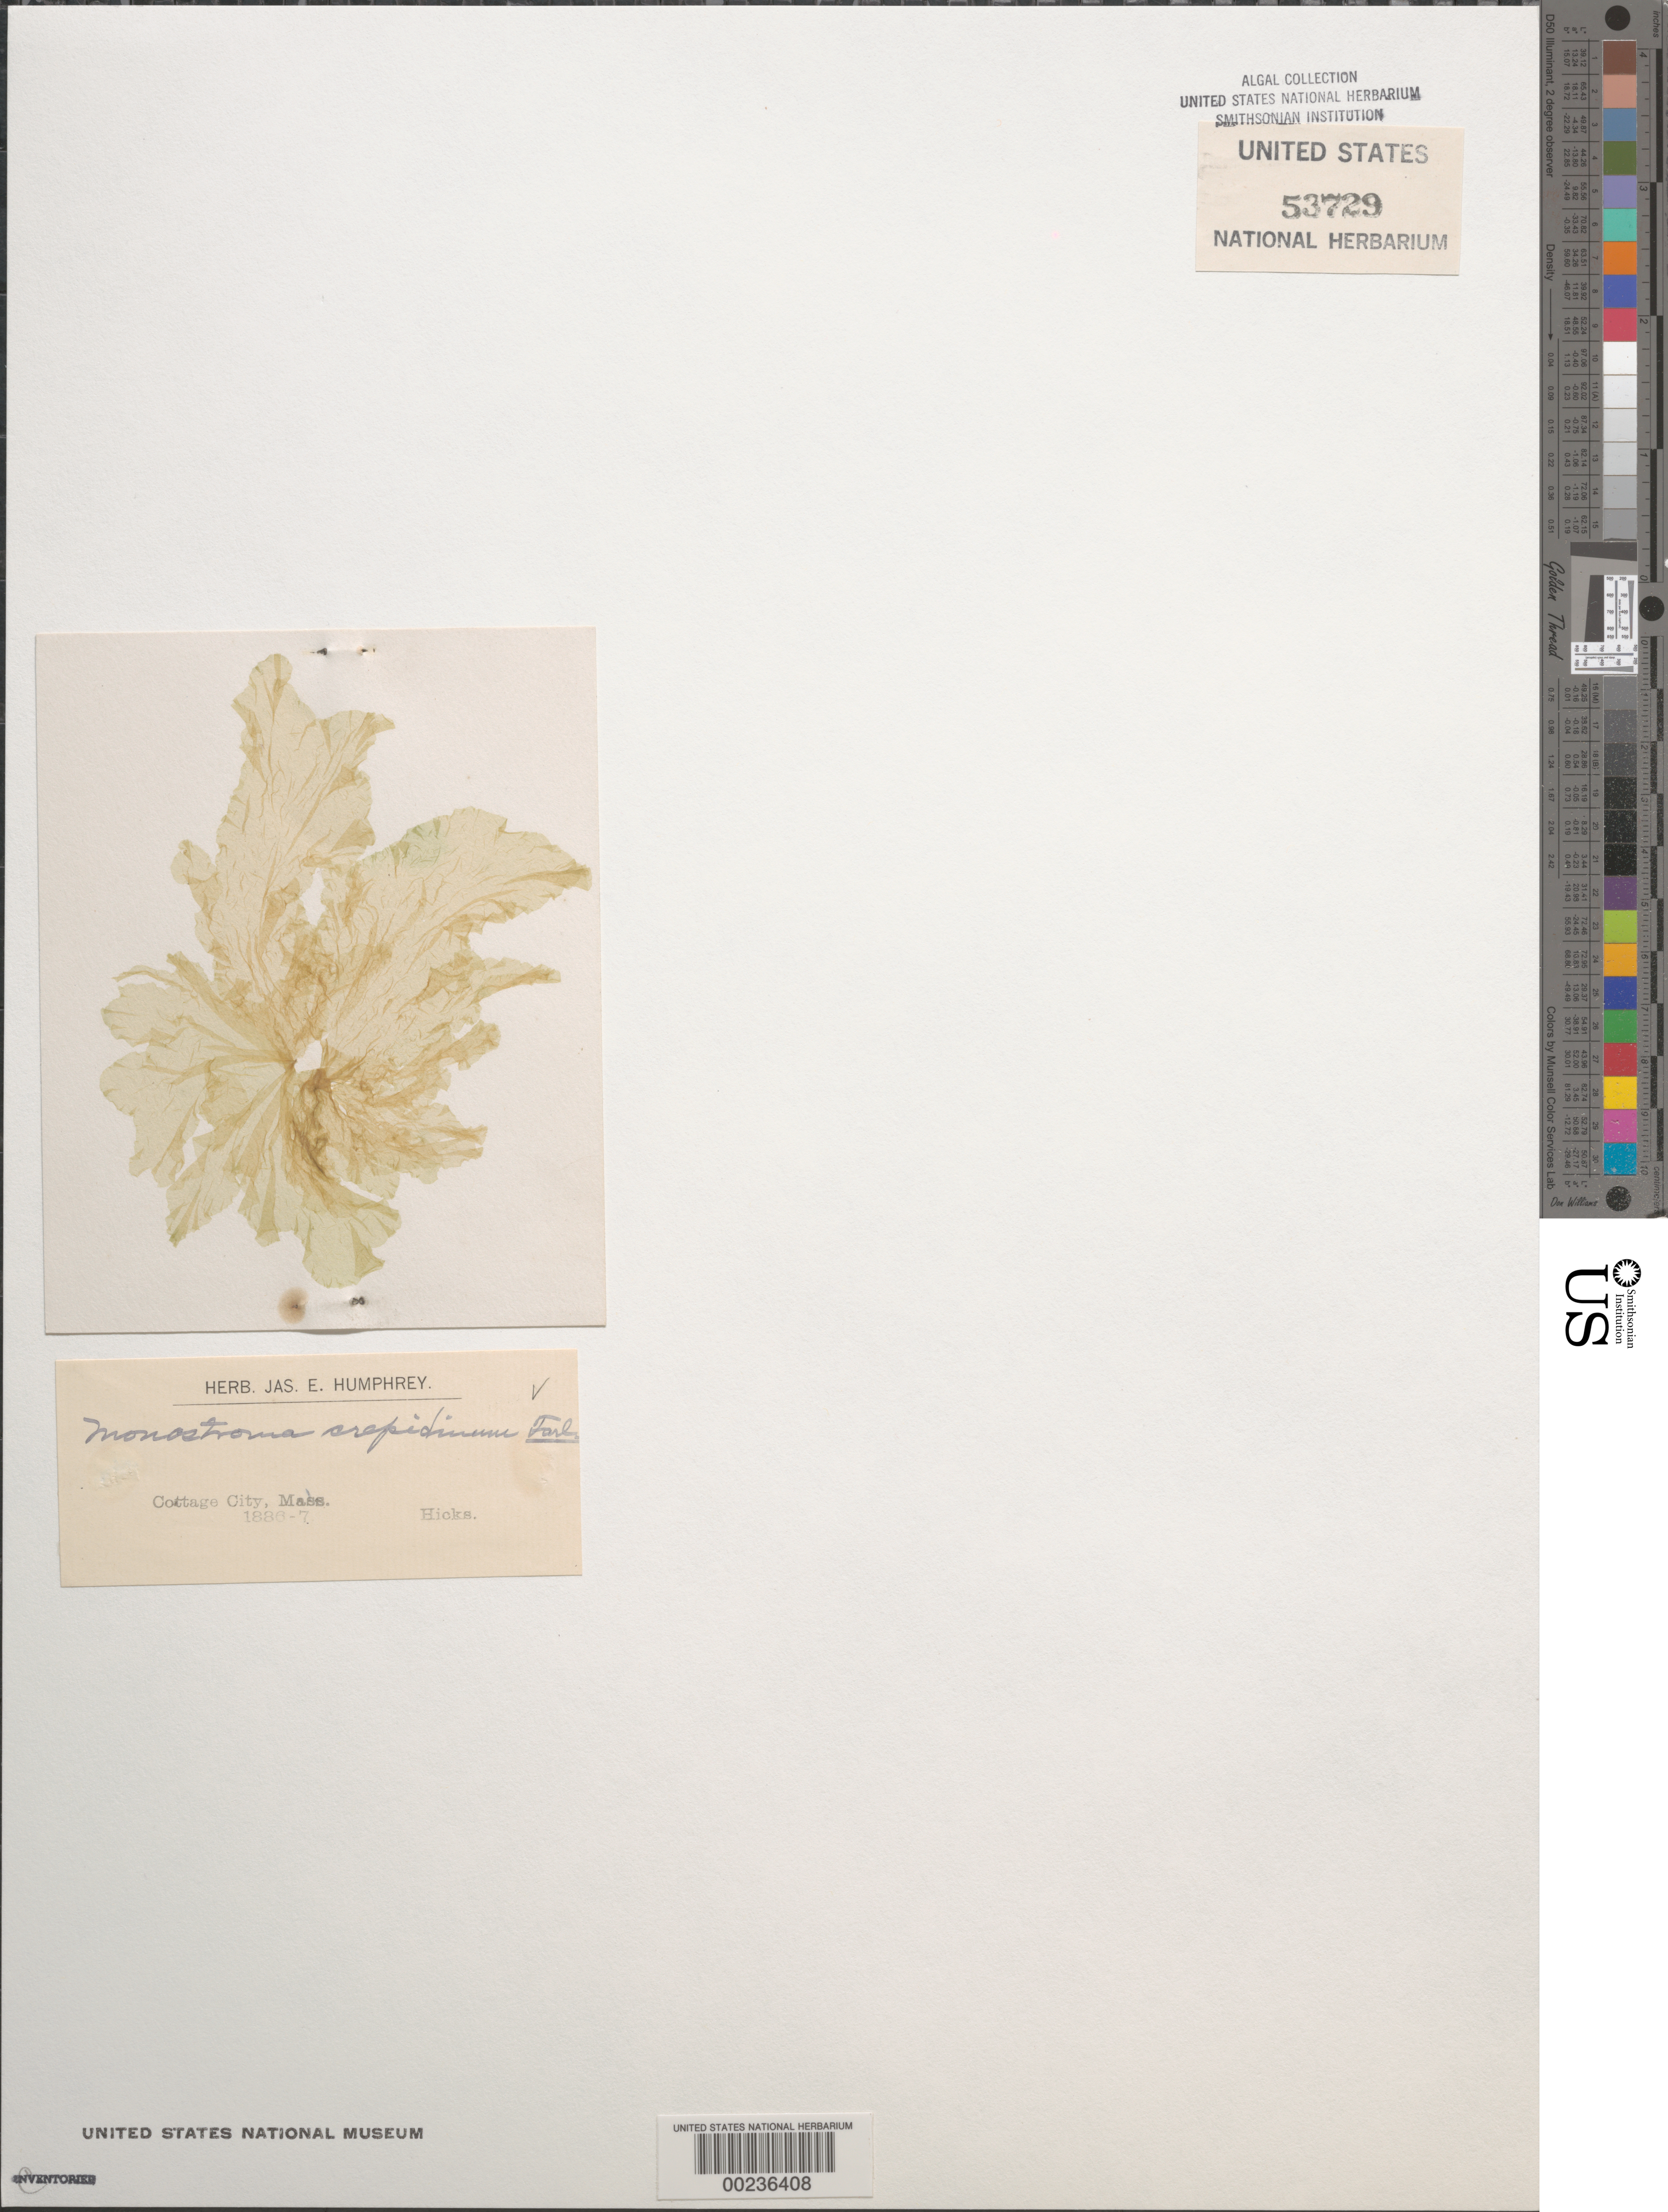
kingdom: Plantae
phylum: Chlorophyta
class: Ulvophyceae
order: Ulvales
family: Gayraliaceae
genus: Gayralia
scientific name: Gayralia oxysperma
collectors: -. Hicks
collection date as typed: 1886 to -- --- 1887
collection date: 1886/1887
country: United States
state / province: Massachusetts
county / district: Dukes County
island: Martha's Vineyard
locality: Cottage City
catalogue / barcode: US 53729